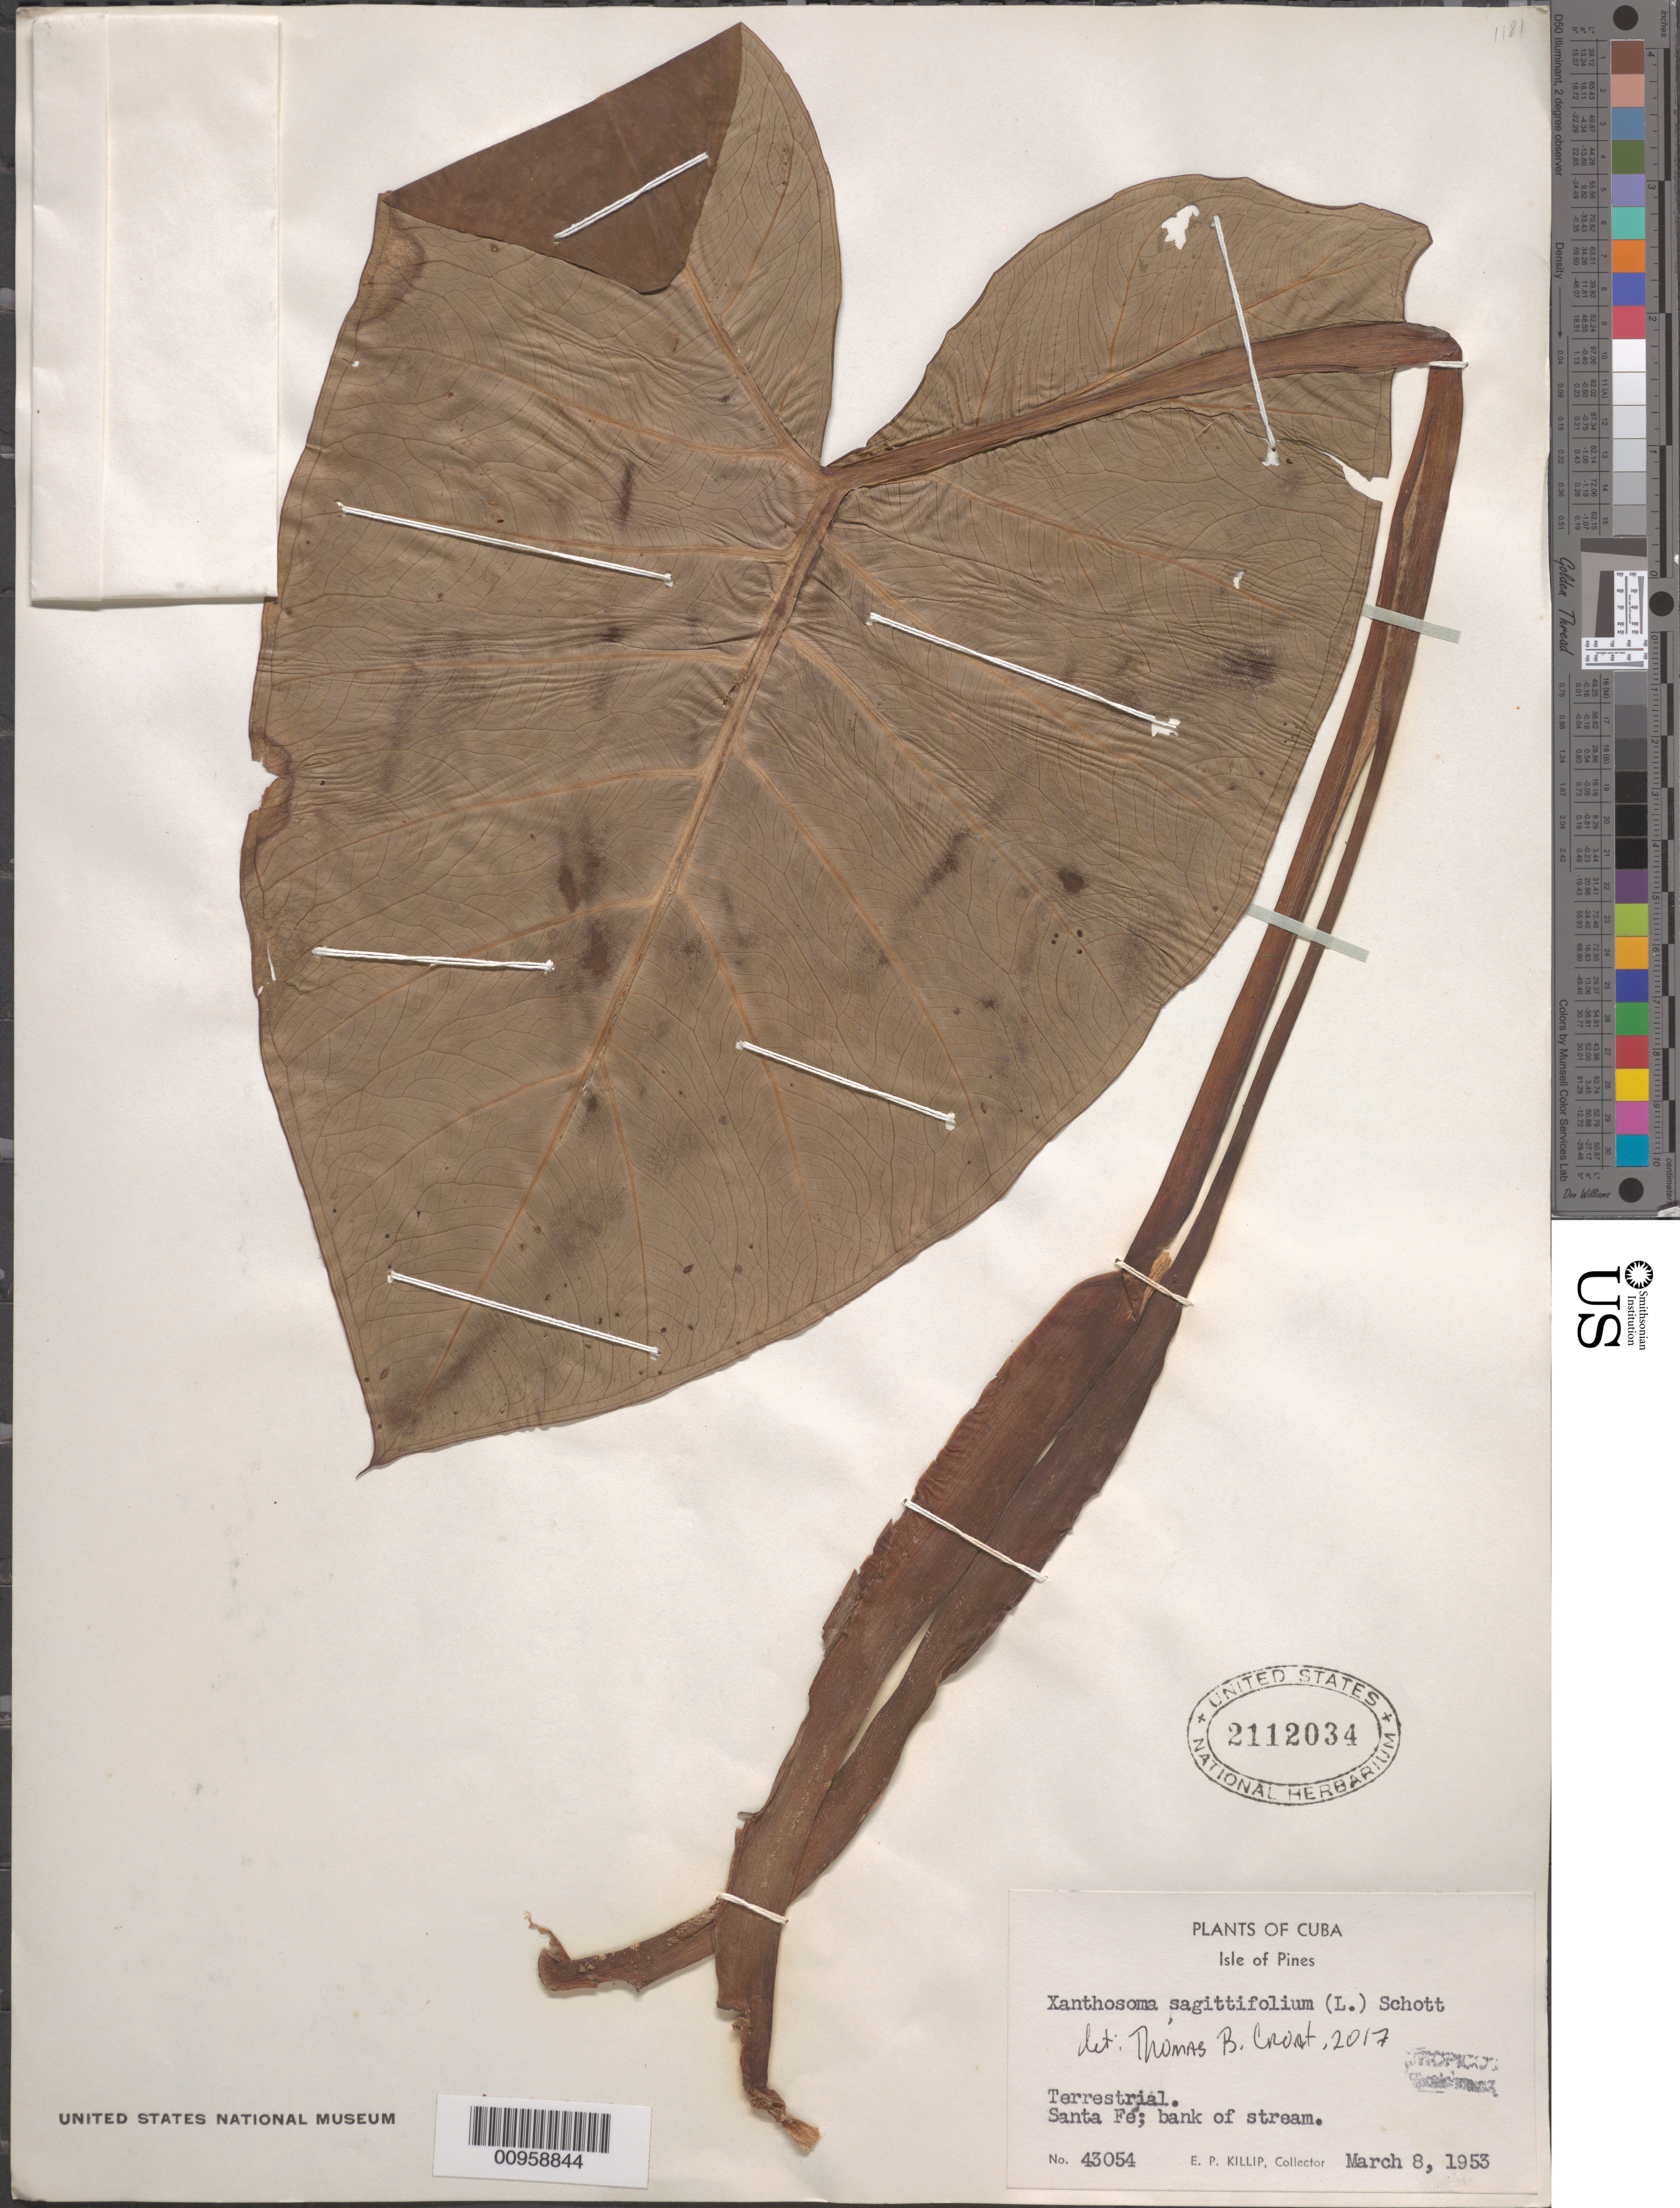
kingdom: Plantae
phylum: Tracheophyta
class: Liliopsida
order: Alismatales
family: Araceae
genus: Xanthosoma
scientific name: Xanthosoma sagittifolium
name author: (L.) Schott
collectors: E. P. Killip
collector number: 43054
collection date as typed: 08 Mar 1953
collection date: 1953-03-08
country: Cuba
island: Isla de la Juventud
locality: Isle of Pines, Santa Fé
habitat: Bank of stream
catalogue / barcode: US 2112034